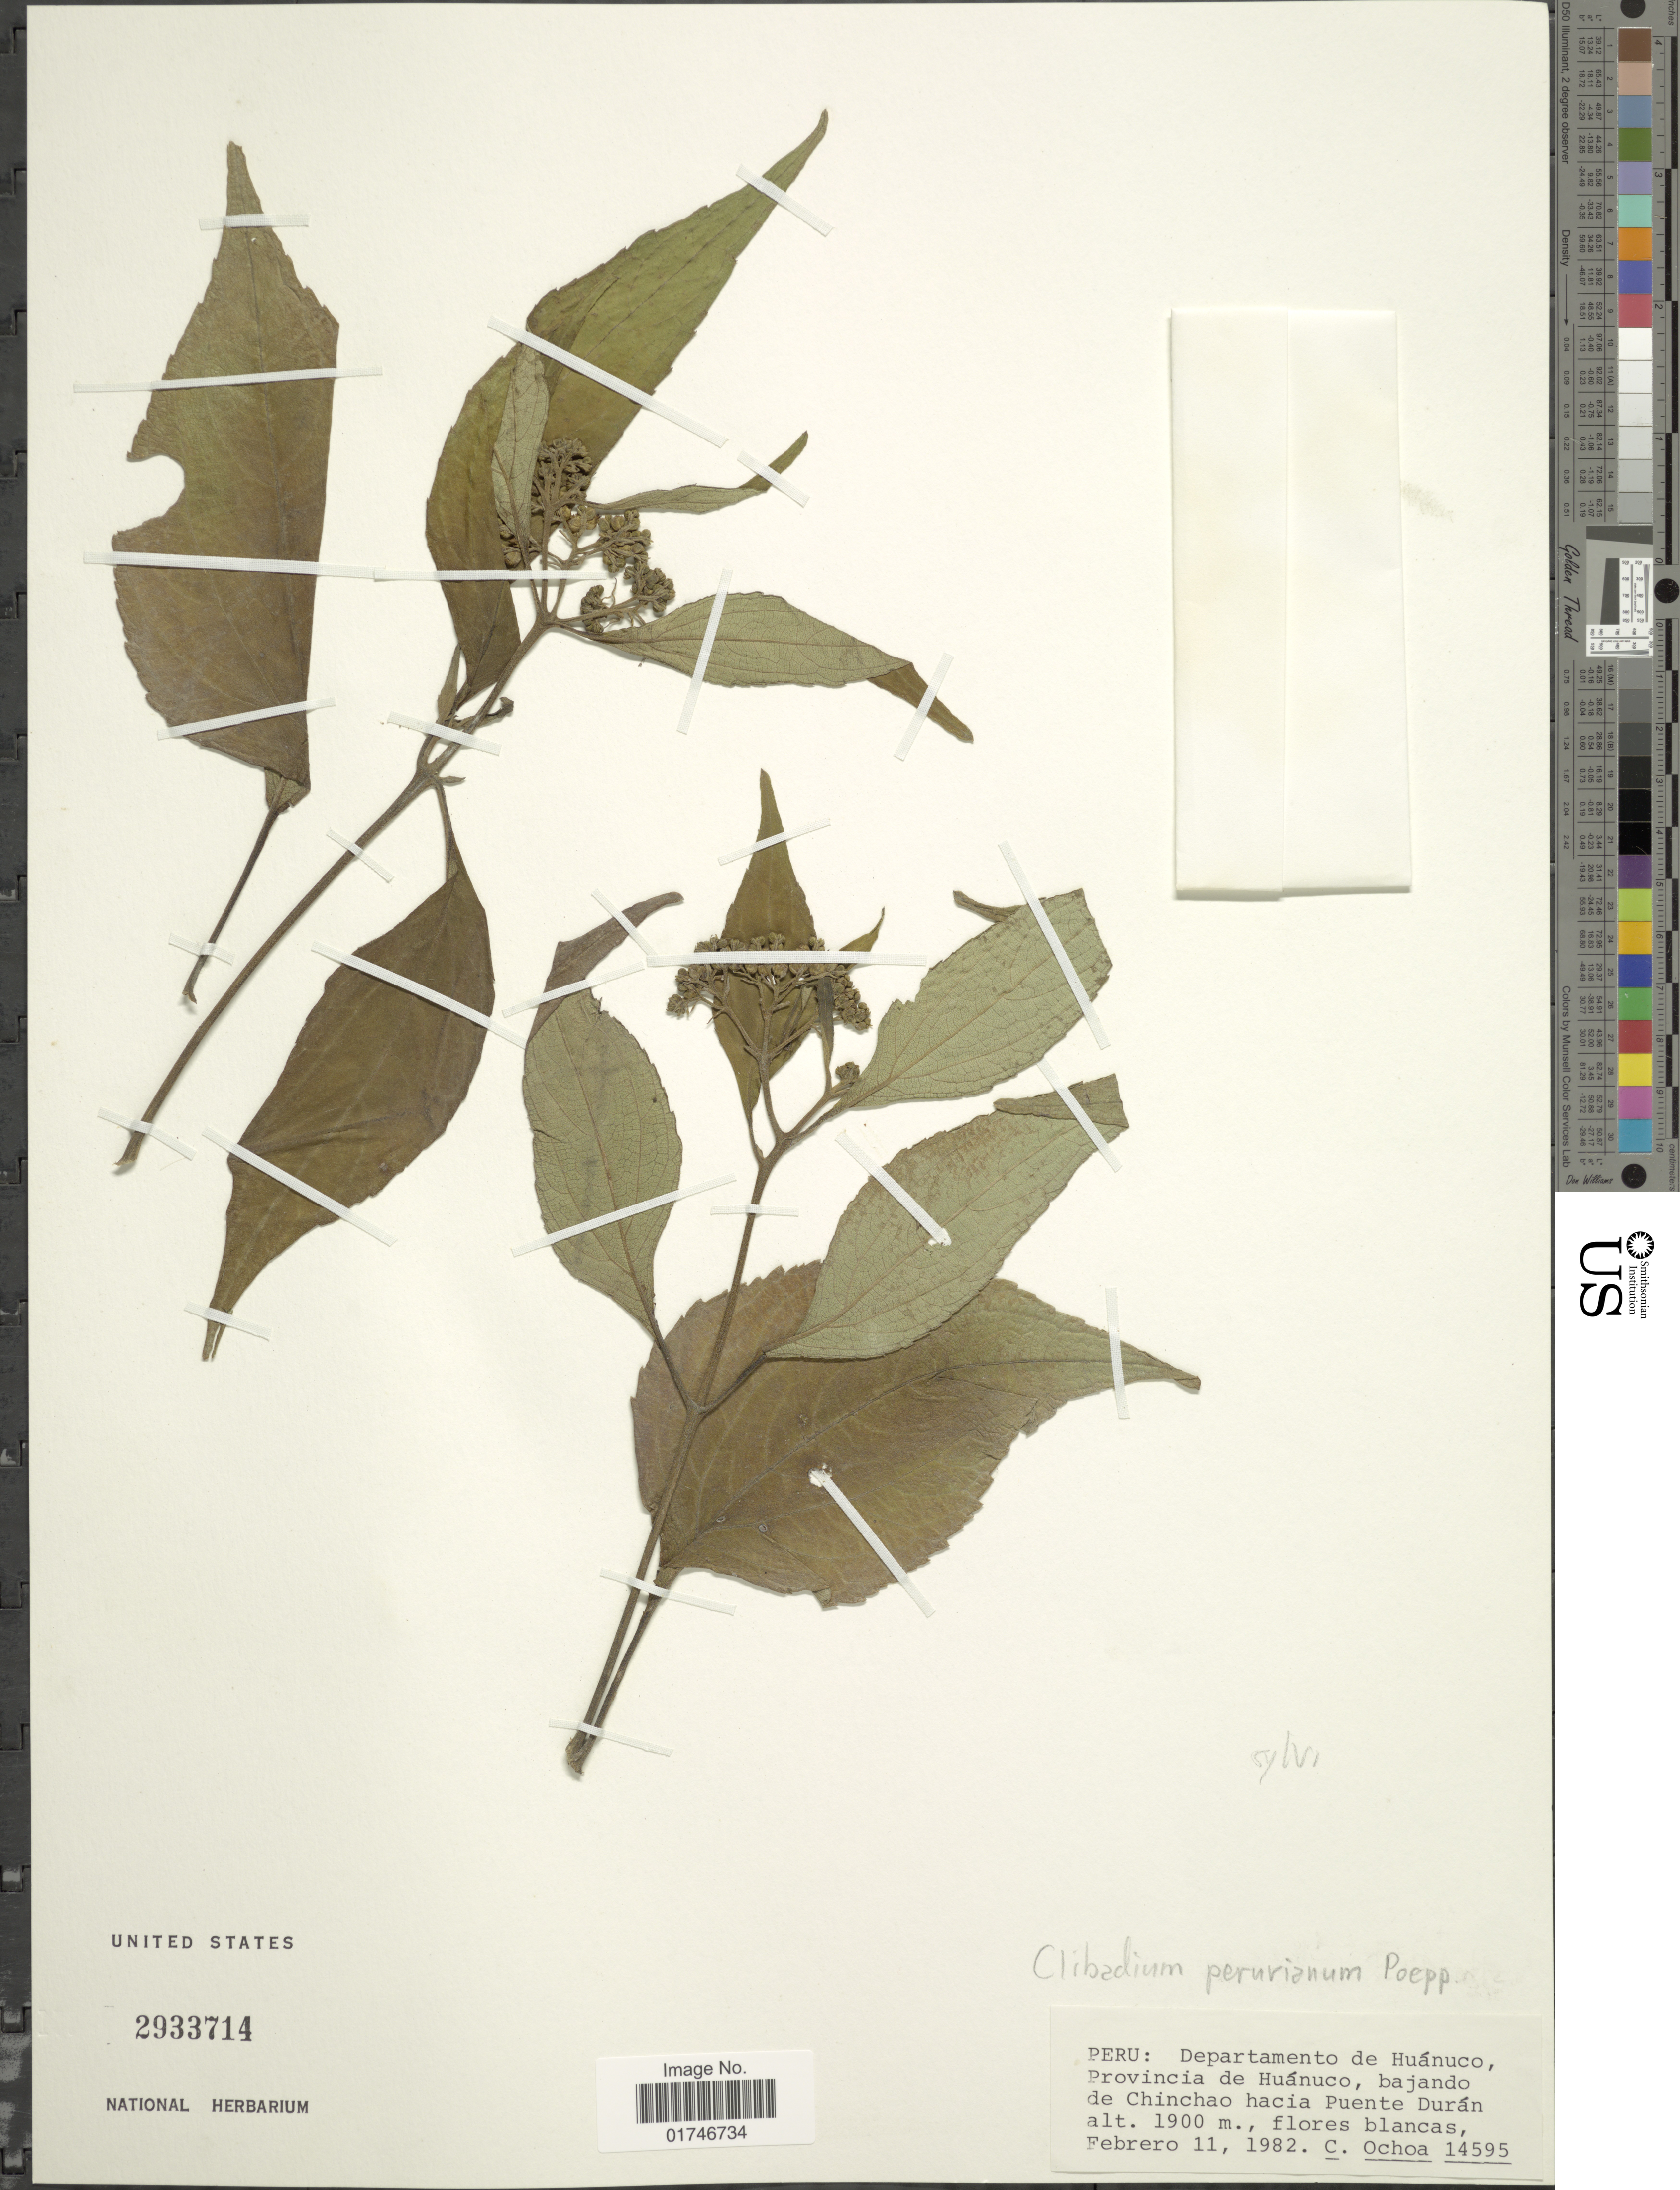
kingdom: Plantae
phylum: Tracheophyta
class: Magnoliopsida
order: Asterales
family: Asteraceae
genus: Clibadium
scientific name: Clibadium peruvianum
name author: Poepp.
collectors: C. Ochoa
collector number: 14595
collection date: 1982-02-11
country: Peru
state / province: Huánuco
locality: Peru: Departamento de Huánuco, Provincia de Huánuco, bajando de Chinchao hacia Puente Durán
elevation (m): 1900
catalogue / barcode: US 2933714